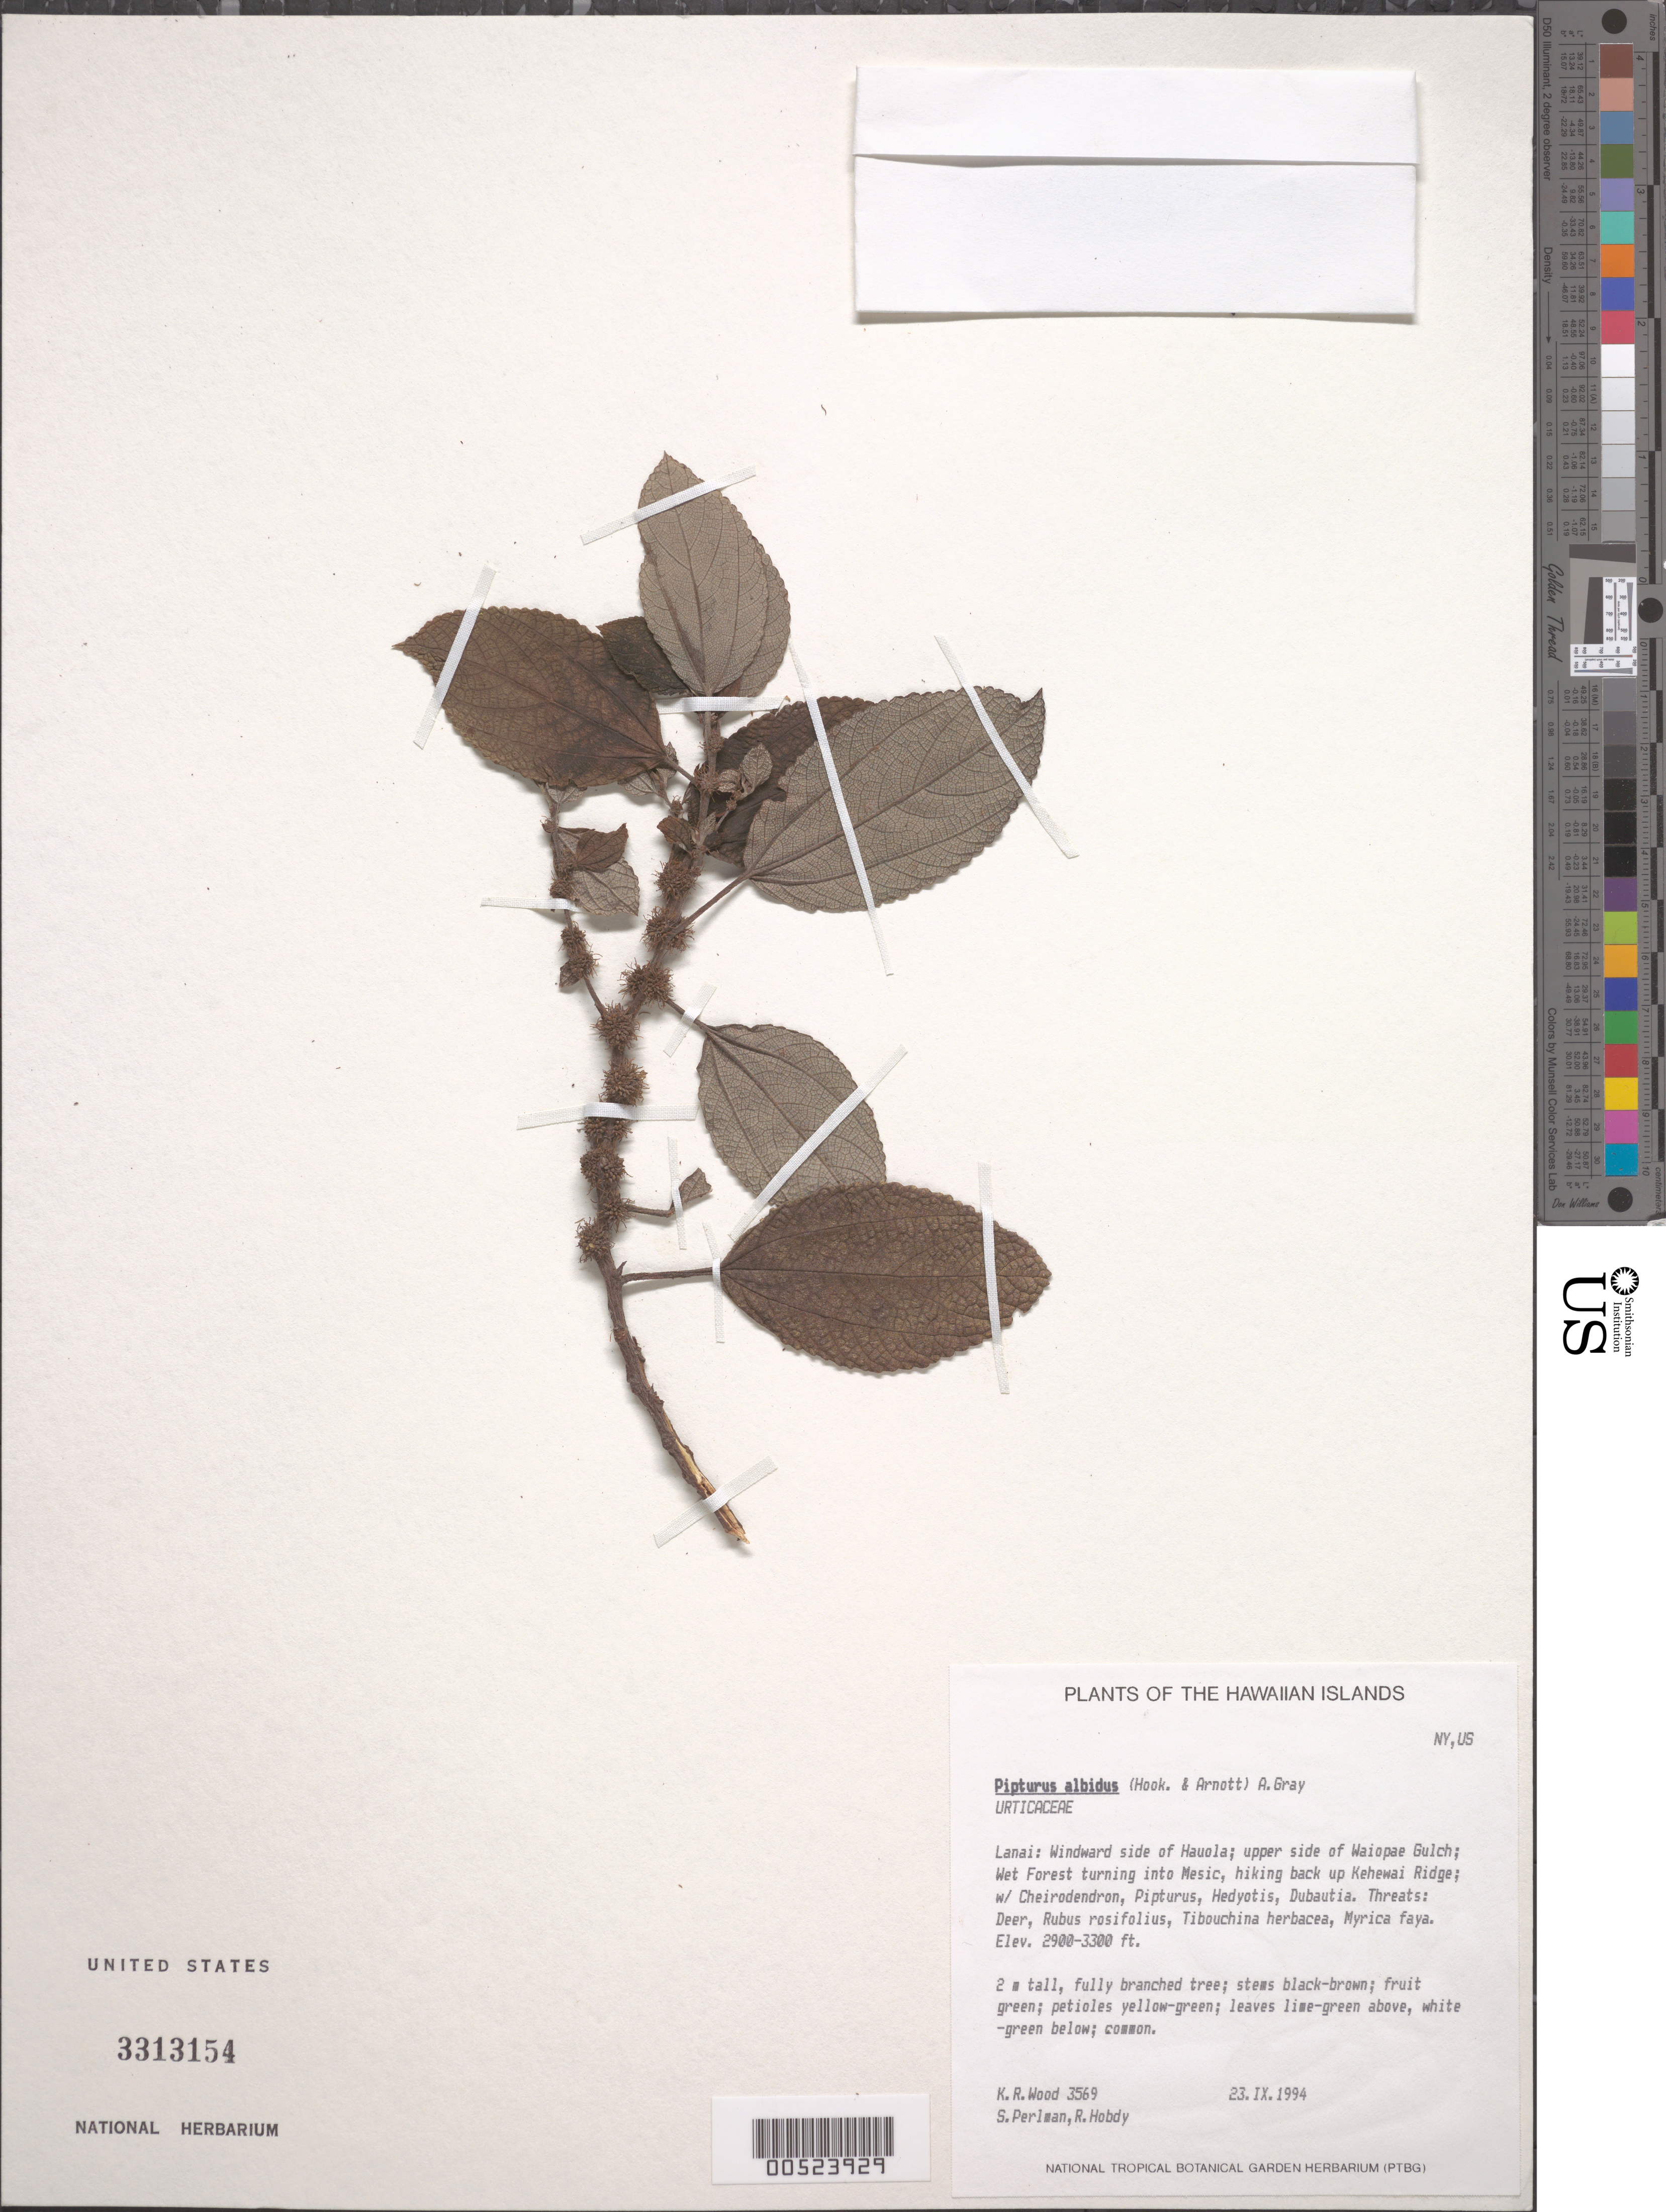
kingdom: Plantae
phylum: Tracheophyta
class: Magnoliopsida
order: Rosales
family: Urticaceae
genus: Pipturus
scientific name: Pipturus albidus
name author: (Hook. & Arn.) A. Gray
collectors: K. R. Wood, S. P. Perlman & R. Hobdy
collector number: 3569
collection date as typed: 23 Sep 1994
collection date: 1994-09-23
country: United States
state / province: Hawaii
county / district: Maui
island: Lana'i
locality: Windward side of Hauola, upper side of Waiopae Gulch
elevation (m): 884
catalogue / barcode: US 3313154